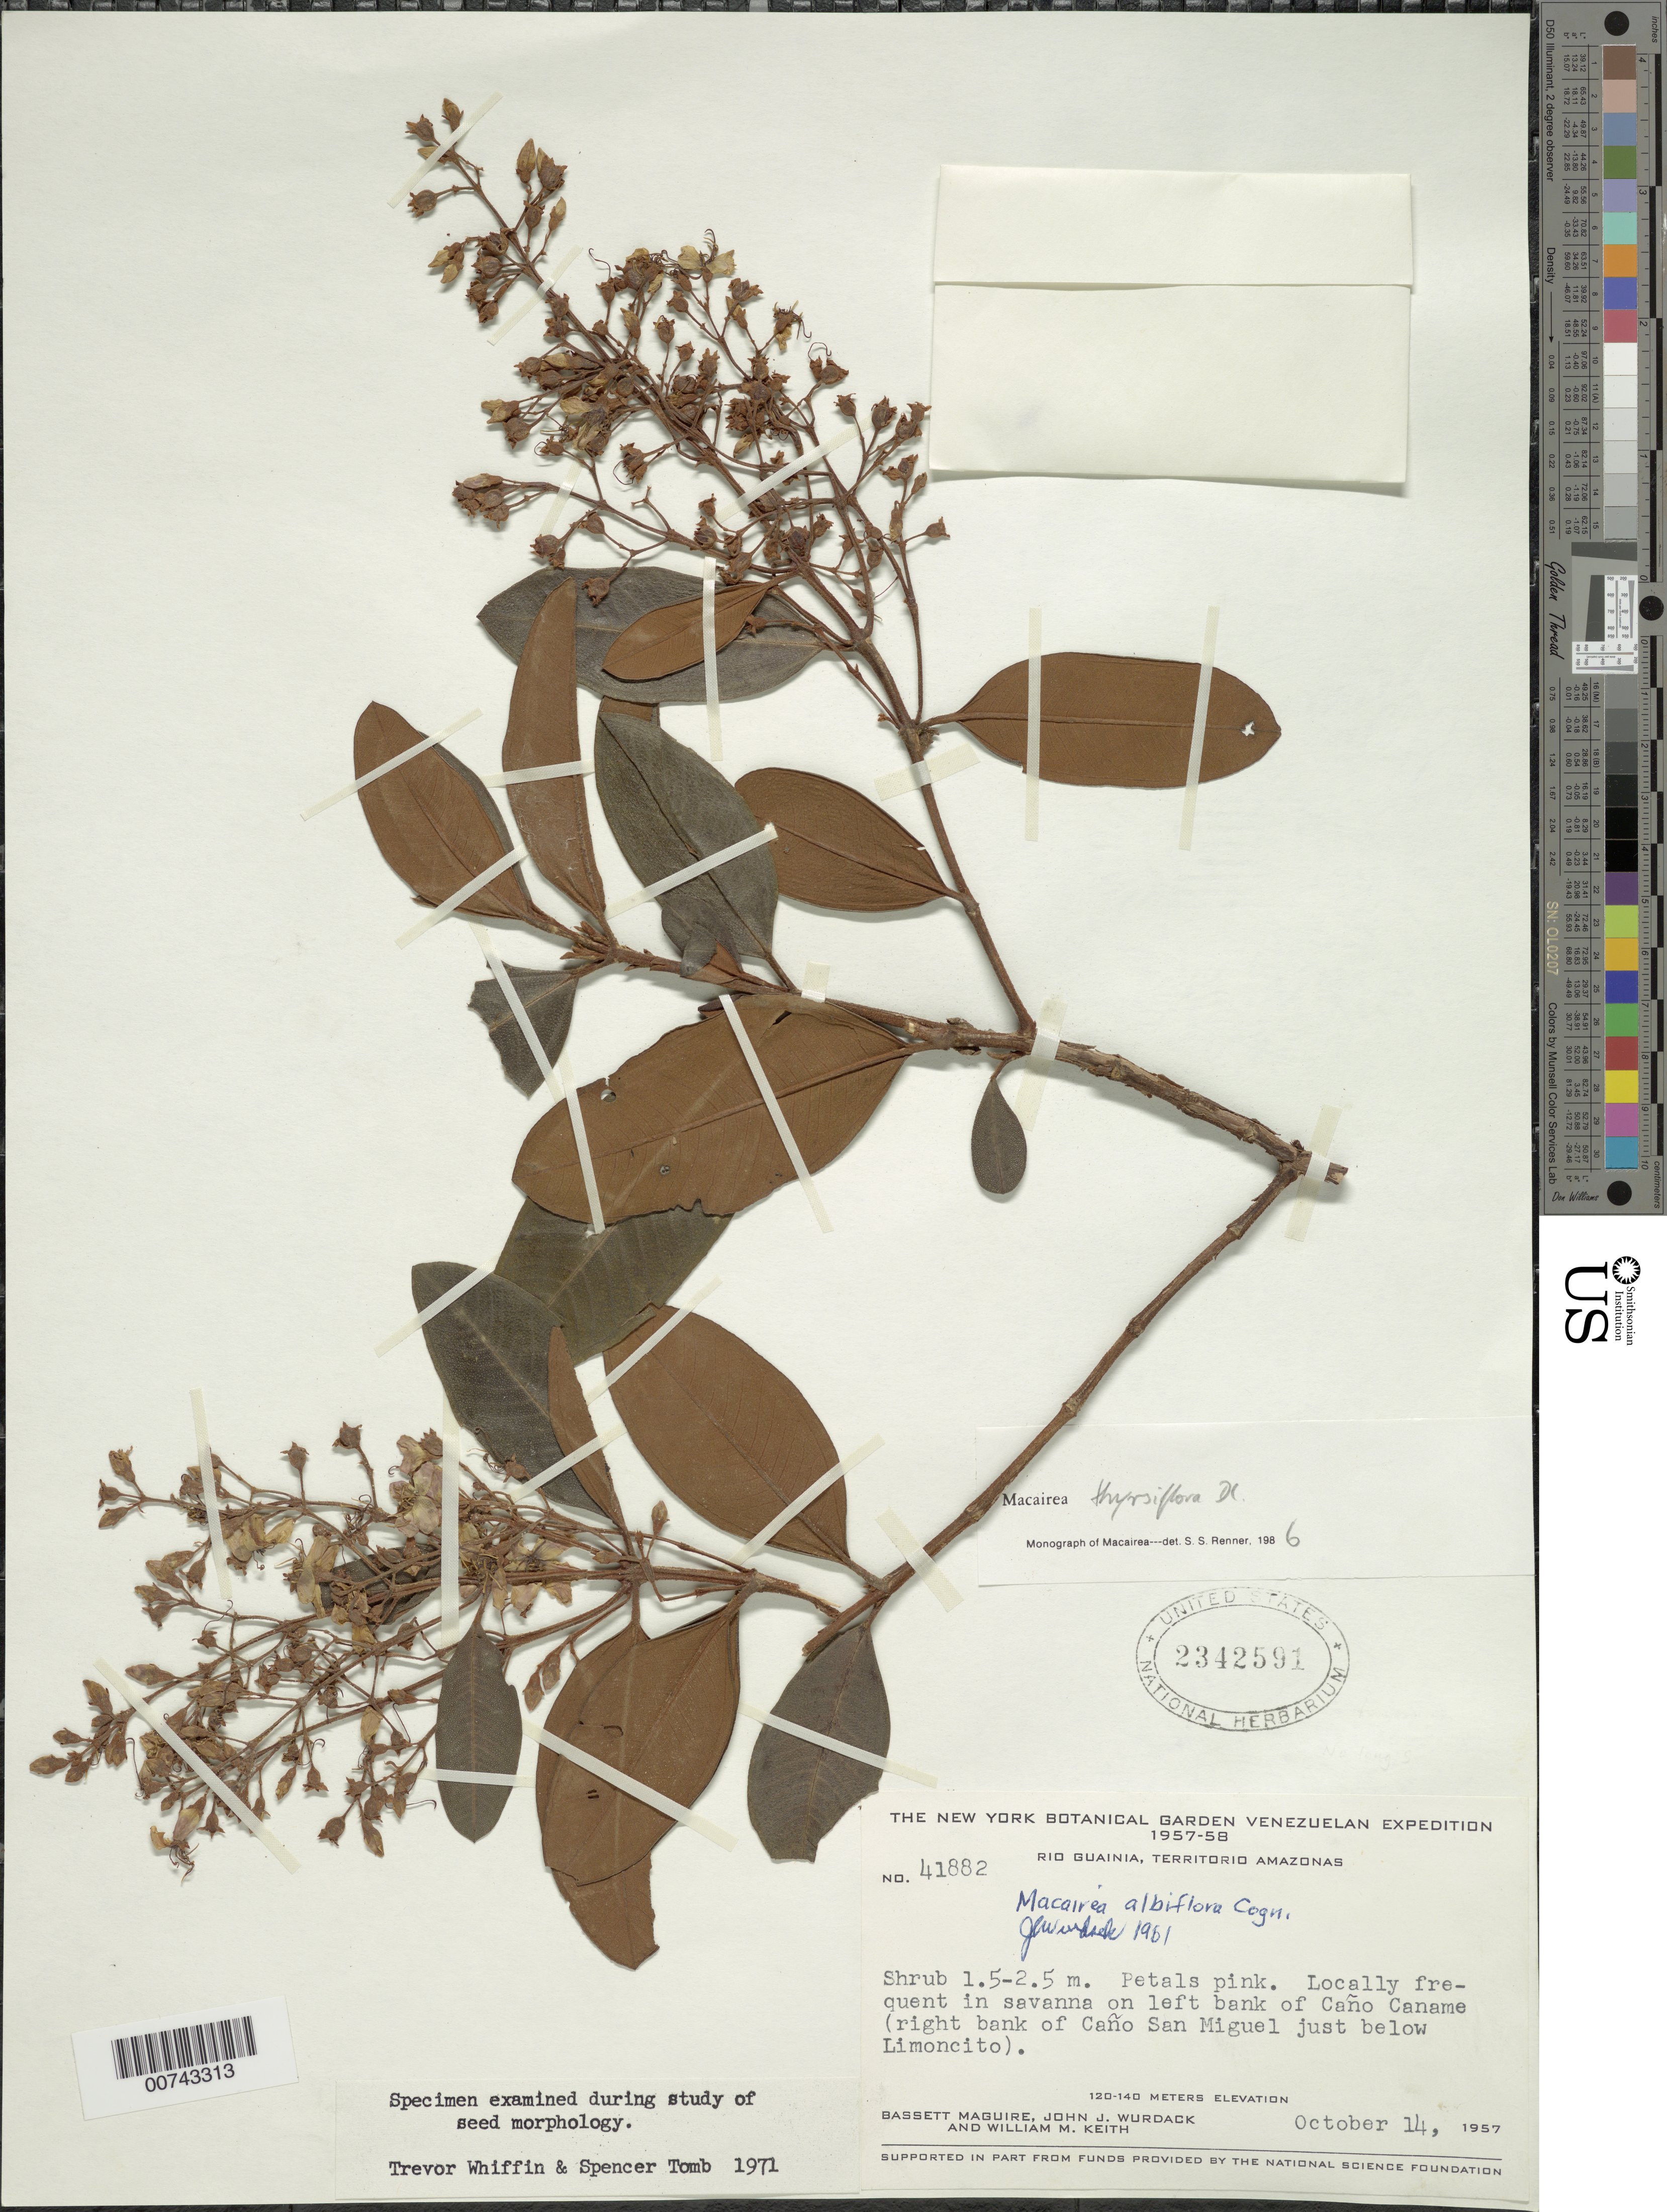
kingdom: Plantae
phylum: Tracheophyta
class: Magnoliopsida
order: Myrtales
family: Melastomataceae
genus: Macairea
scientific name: Macairea thyrsiflora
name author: DC.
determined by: Nunes da Silva, Diego, (RB), Jardim Botanico do Rio de Janeiro - Herbario (BRAZIL)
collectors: B. Maguire, J. J. Wurdack & W. Keith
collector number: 41882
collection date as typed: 14-Oct-57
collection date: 1957-10-14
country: Venezuela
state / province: Amazonas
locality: Río Guainía, Caño Caname, right bank of Caño San Miguel, below Limoncito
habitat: Savanna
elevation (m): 120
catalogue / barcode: US 2342591